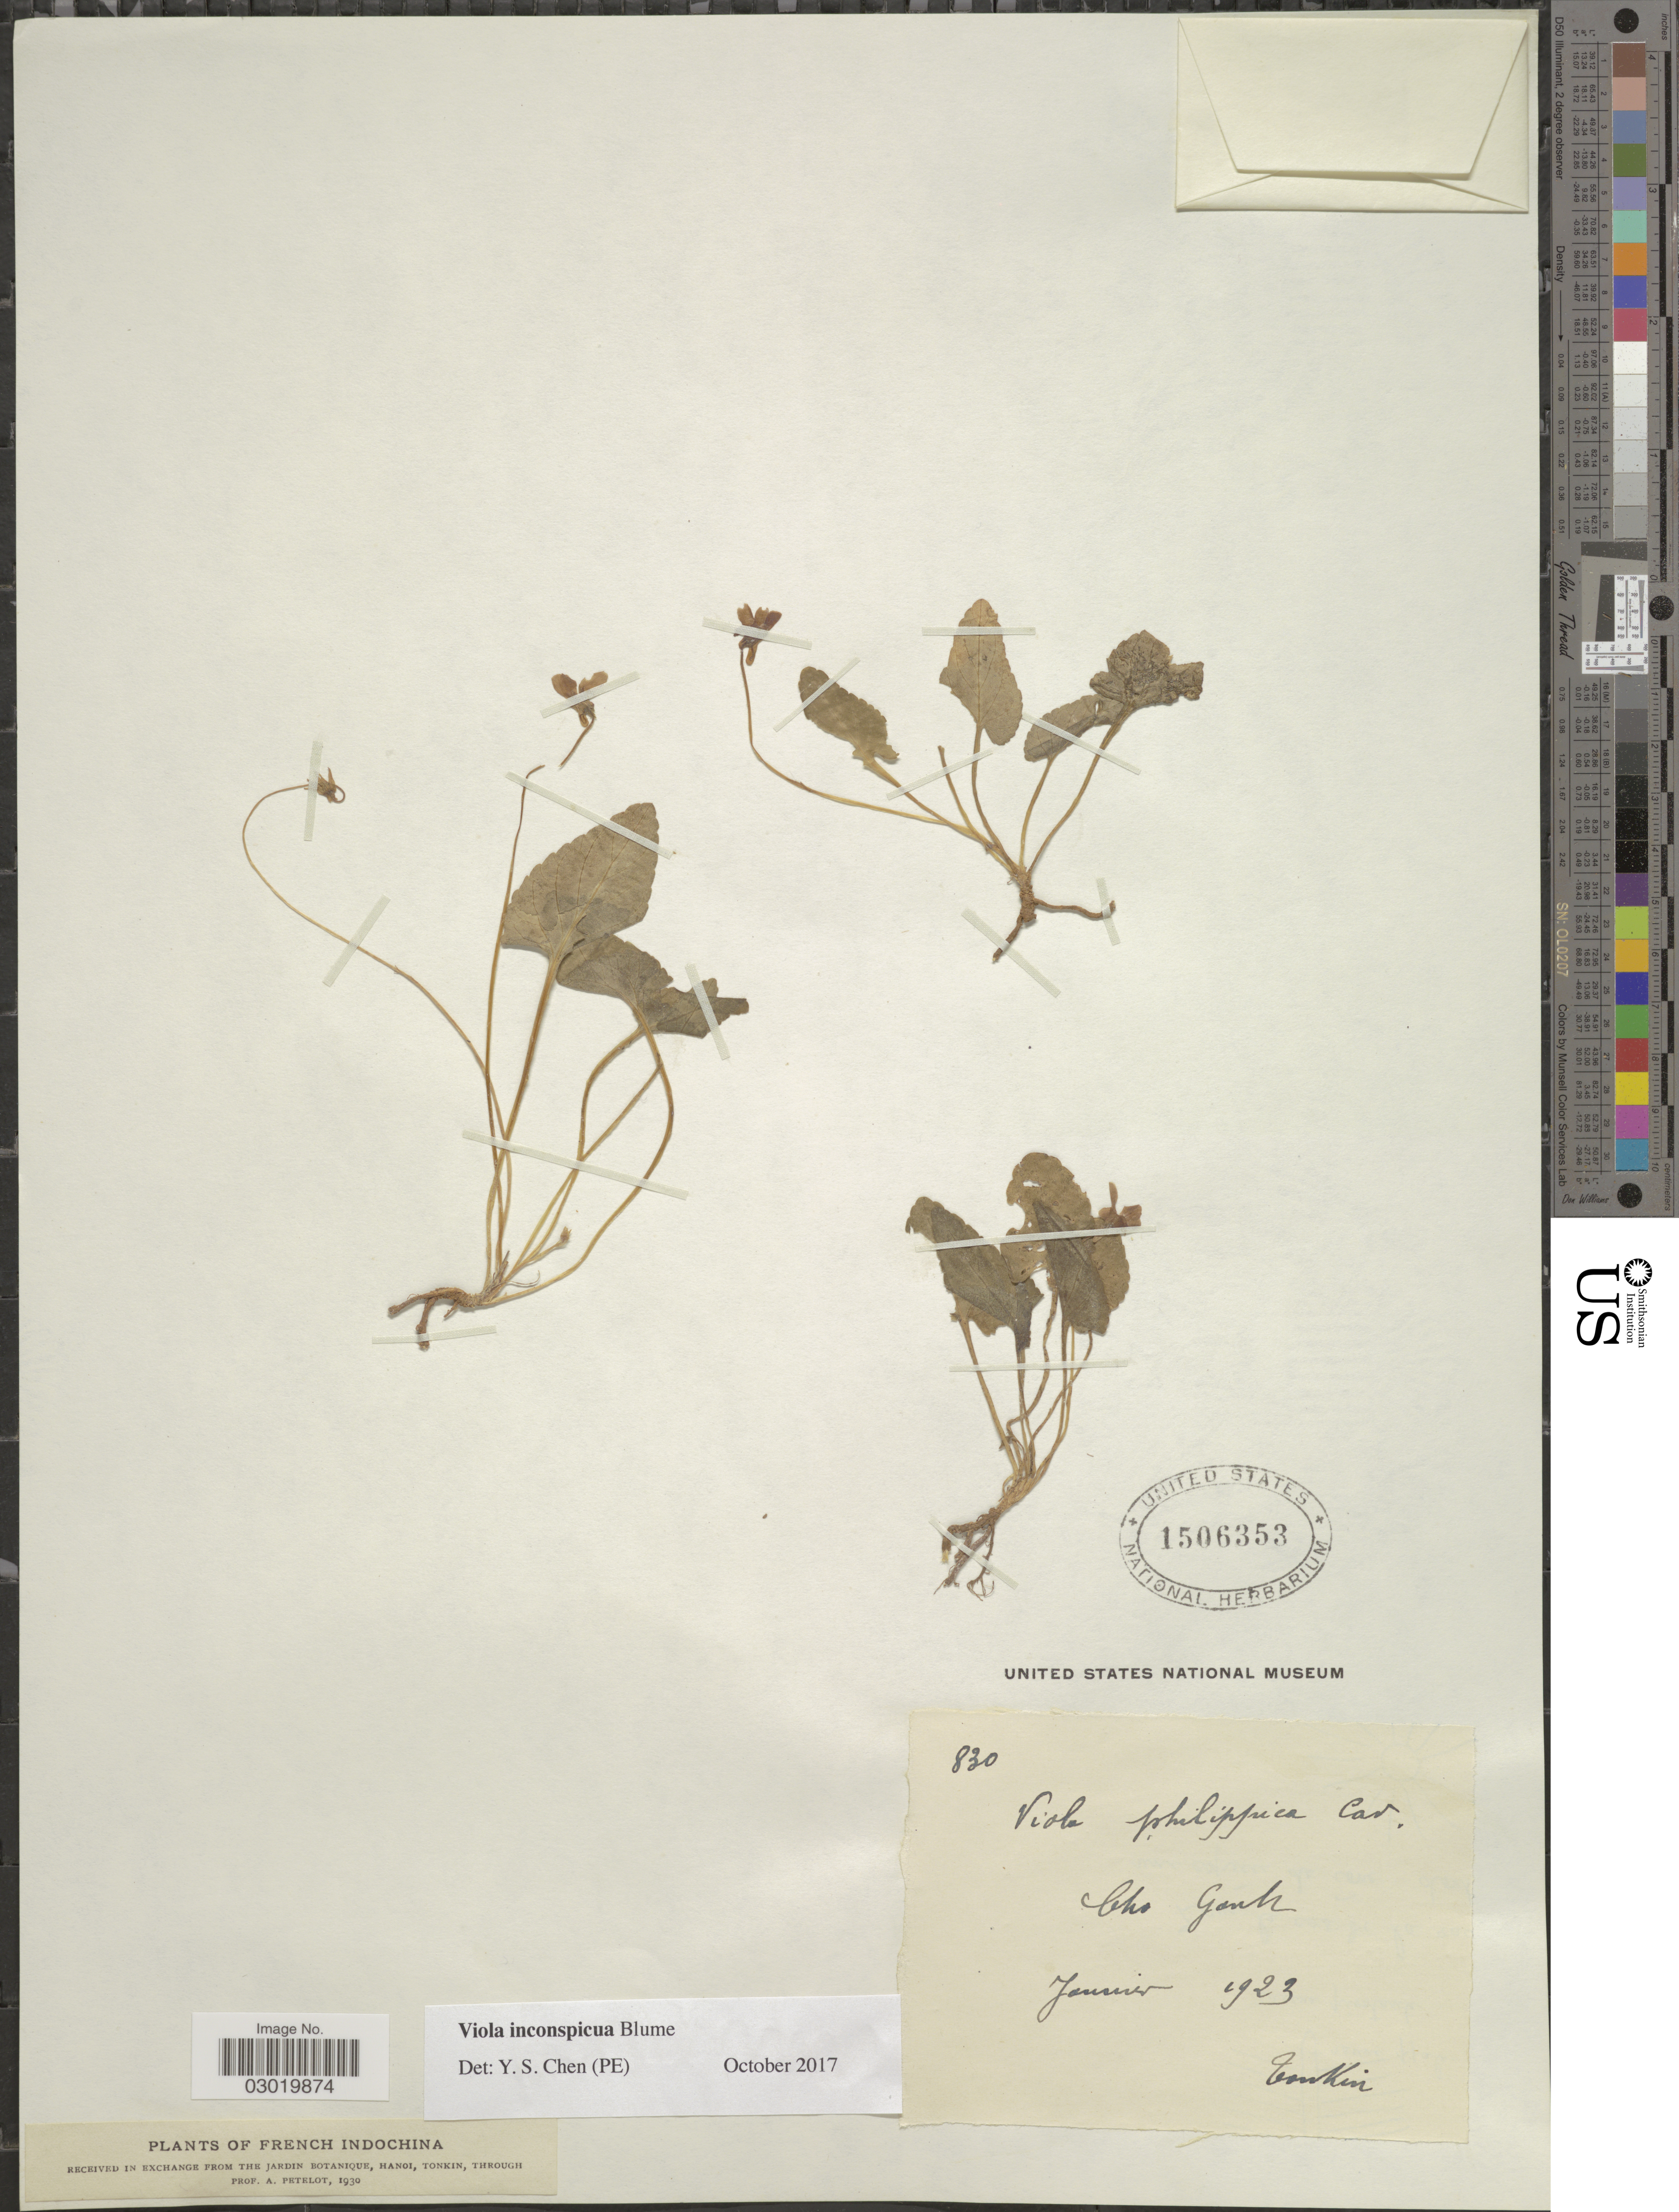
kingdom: Plantae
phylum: Tracheophyta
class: Magnoliopsida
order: Malpighiales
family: Violaceae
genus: Viola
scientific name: Viola inconspicua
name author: Blume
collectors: A. Petelot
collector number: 830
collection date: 1923-01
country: Vietnam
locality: French Indochina. Tonkin. Cho Ganh.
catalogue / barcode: US 1506353